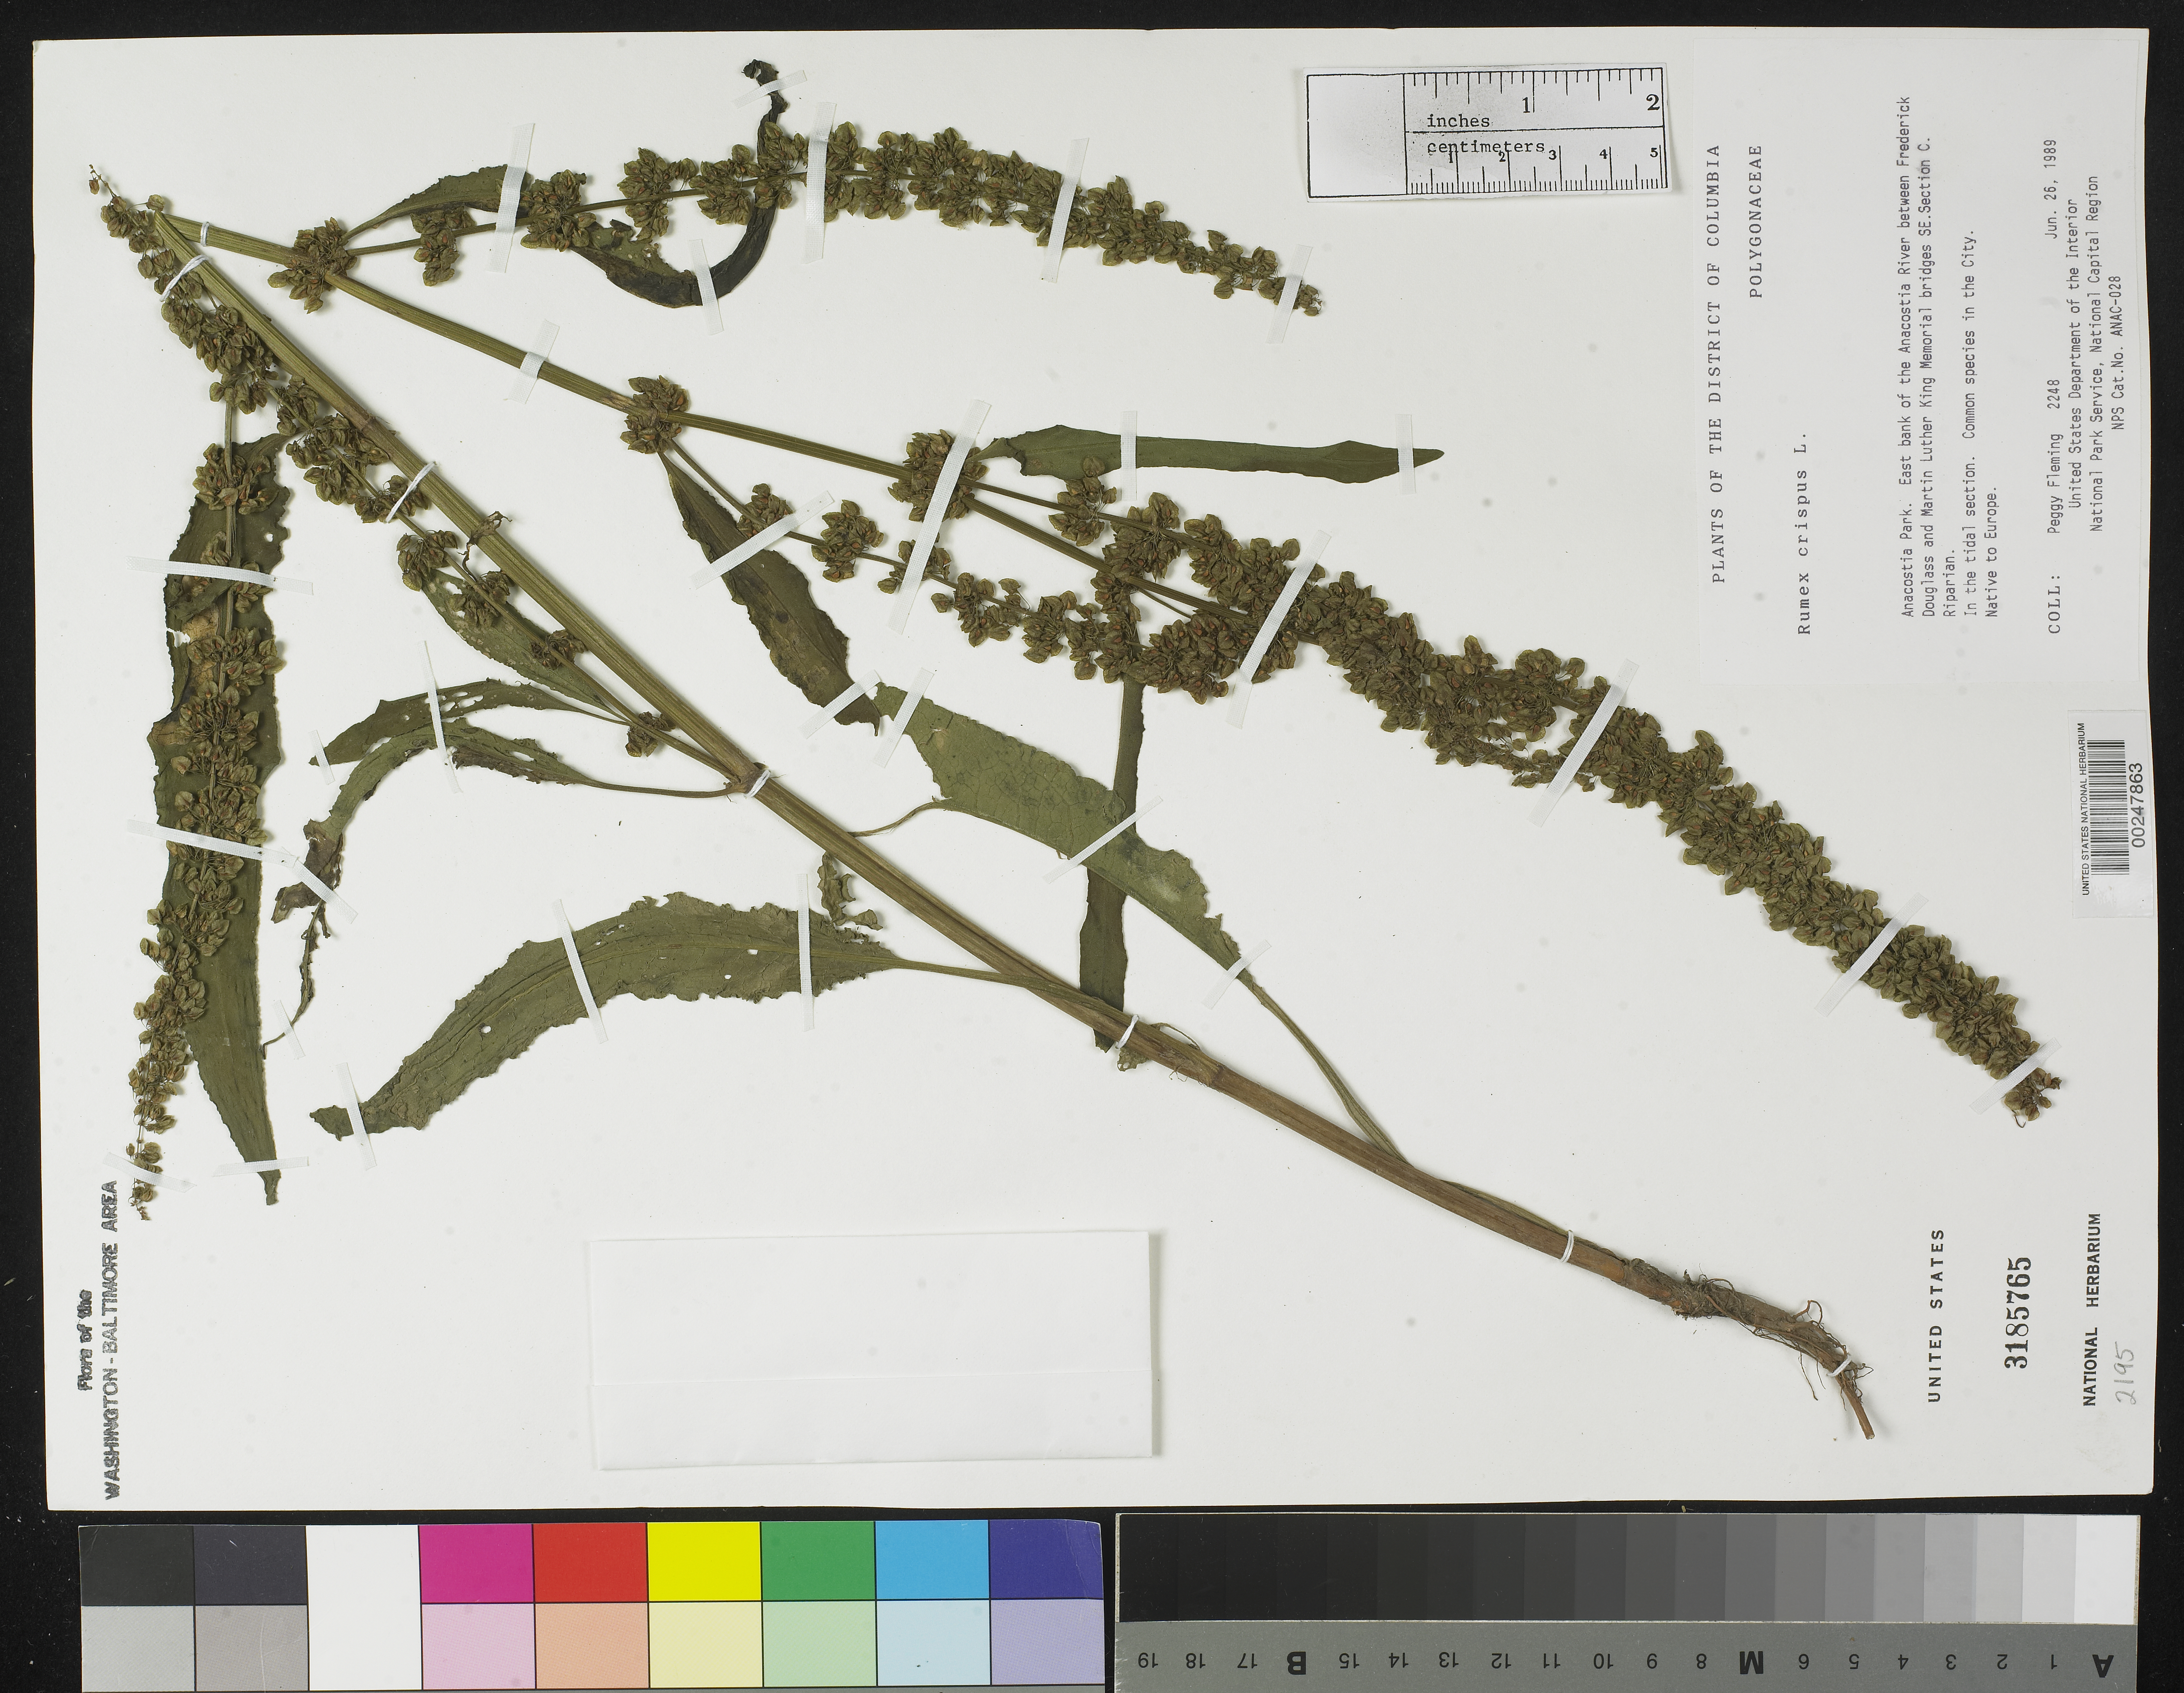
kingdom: Plantae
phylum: Tracheophyta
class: Magnoliopsida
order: Caryophyllales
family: Polygonaceae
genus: Rumex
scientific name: Rumex crispus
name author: L.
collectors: P. Fleming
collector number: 2248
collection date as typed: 26 Jun 1989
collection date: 1989-06-26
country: United States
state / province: District of Columbia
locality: Anacostia Park, E bank of Anacostia River between Frederick Douglass and Martin Luther King Memeorial Bridges, Se, Section C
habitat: Riparian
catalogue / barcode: US 3185765